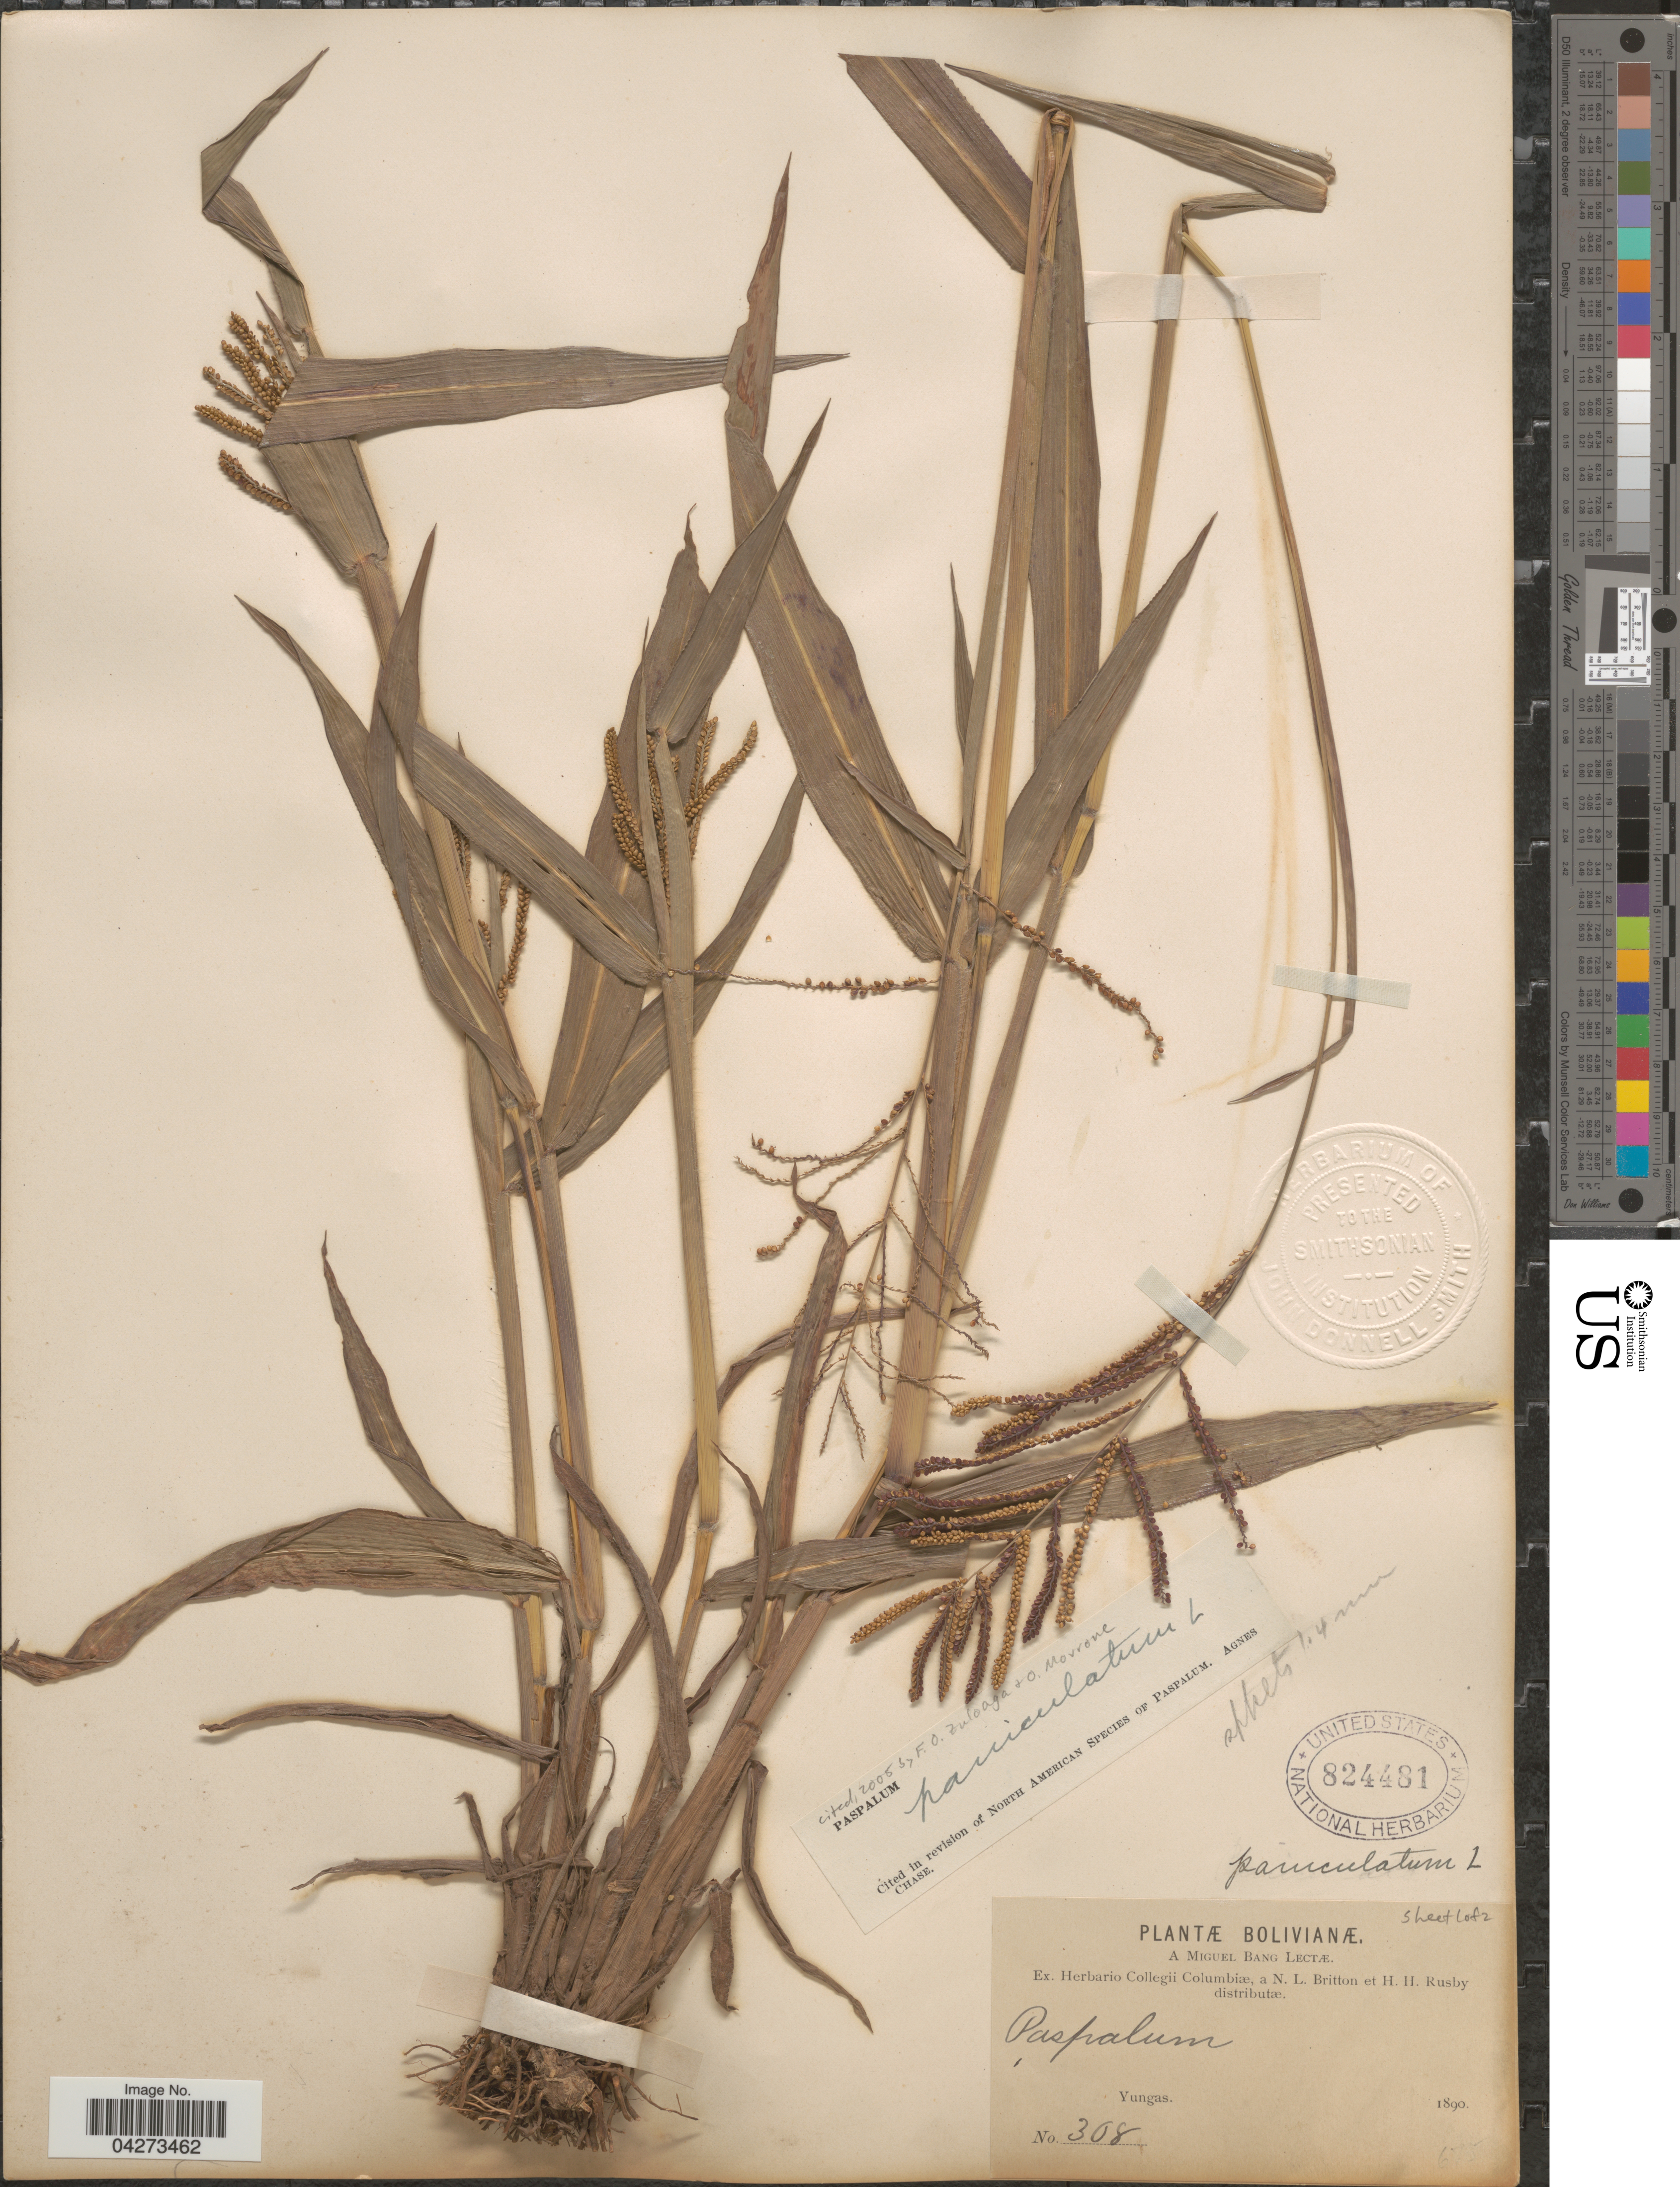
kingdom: Plantae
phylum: Tracheophyta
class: Liliopsida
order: Poales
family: Poaceae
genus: Paspalum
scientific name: Paspalum paniculatum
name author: L.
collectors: M. Bang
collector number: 308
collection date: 1890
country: Bolivia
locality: Yungas.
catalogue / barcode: US 824481